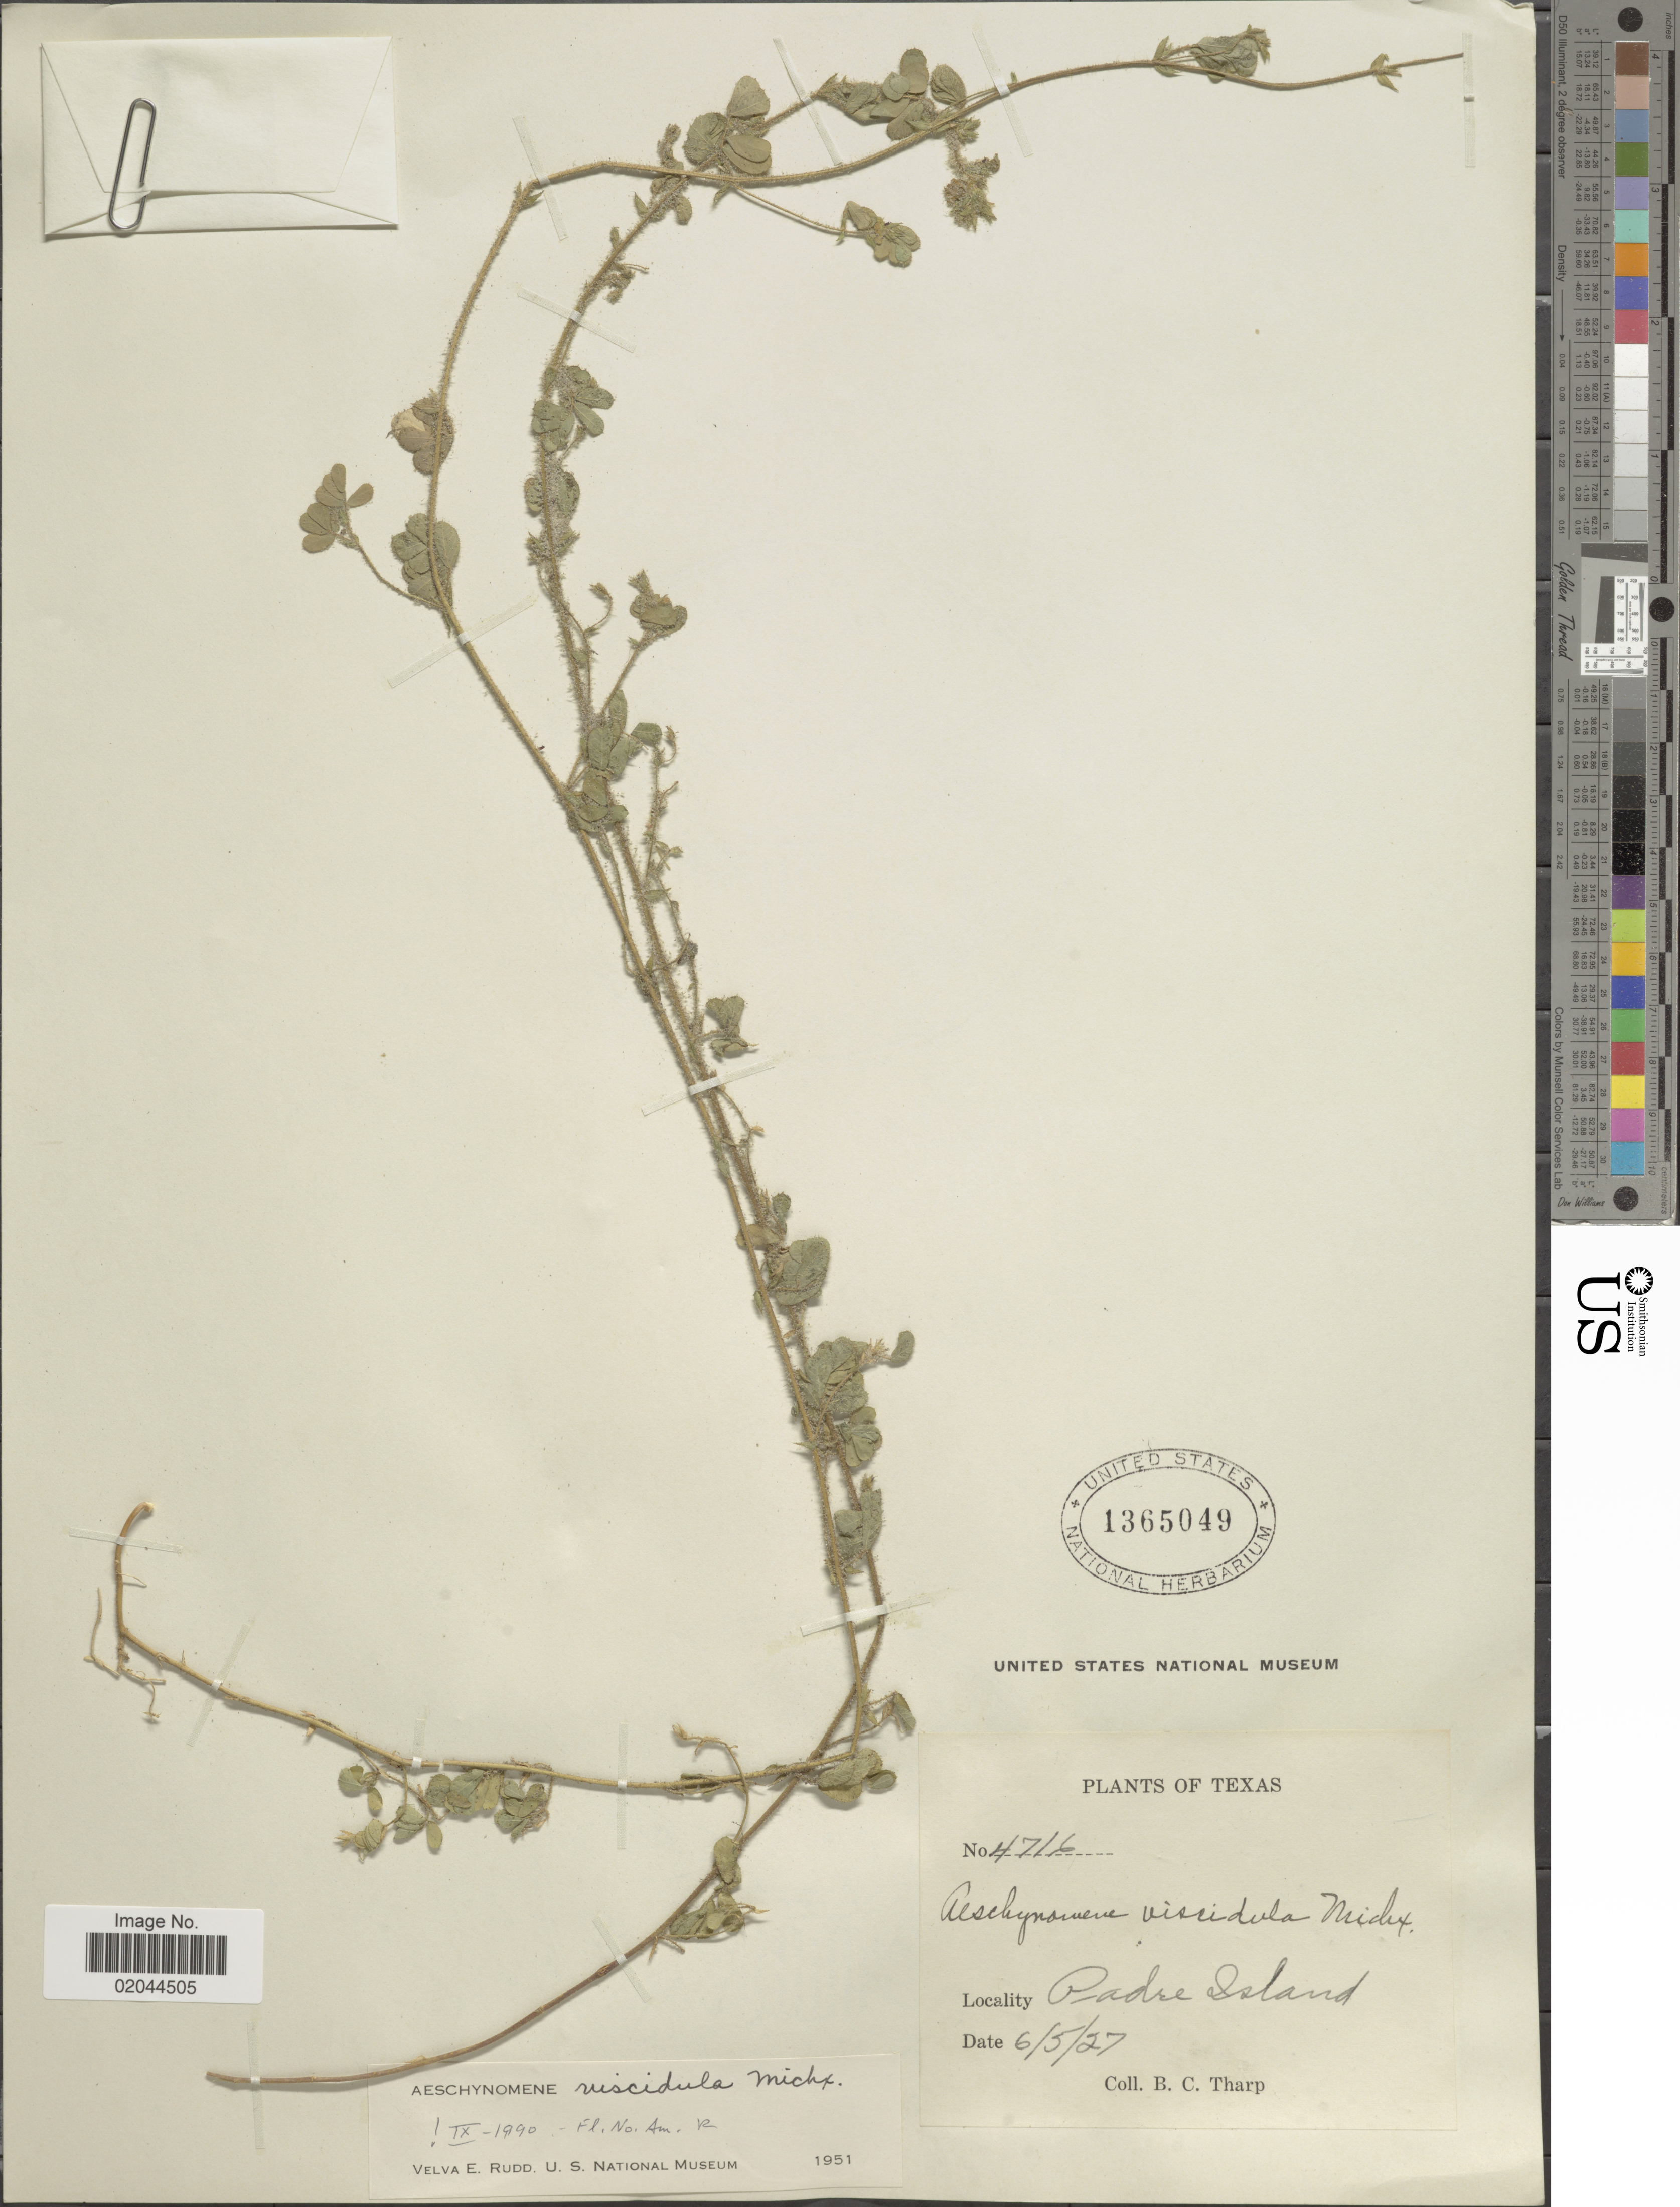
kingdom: Plantae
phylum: Tracheophyta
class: Magnoliopsida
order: Fabales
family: Fabaceae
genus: Aeschynomene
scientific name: Aeschynomene viscidula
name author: Michx.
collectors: B. C. Tharp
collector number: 4716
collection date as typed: Transcribed d/m/y: 5/6/27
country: United States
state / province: Texas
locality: Padre Island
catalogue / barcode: US 1365049